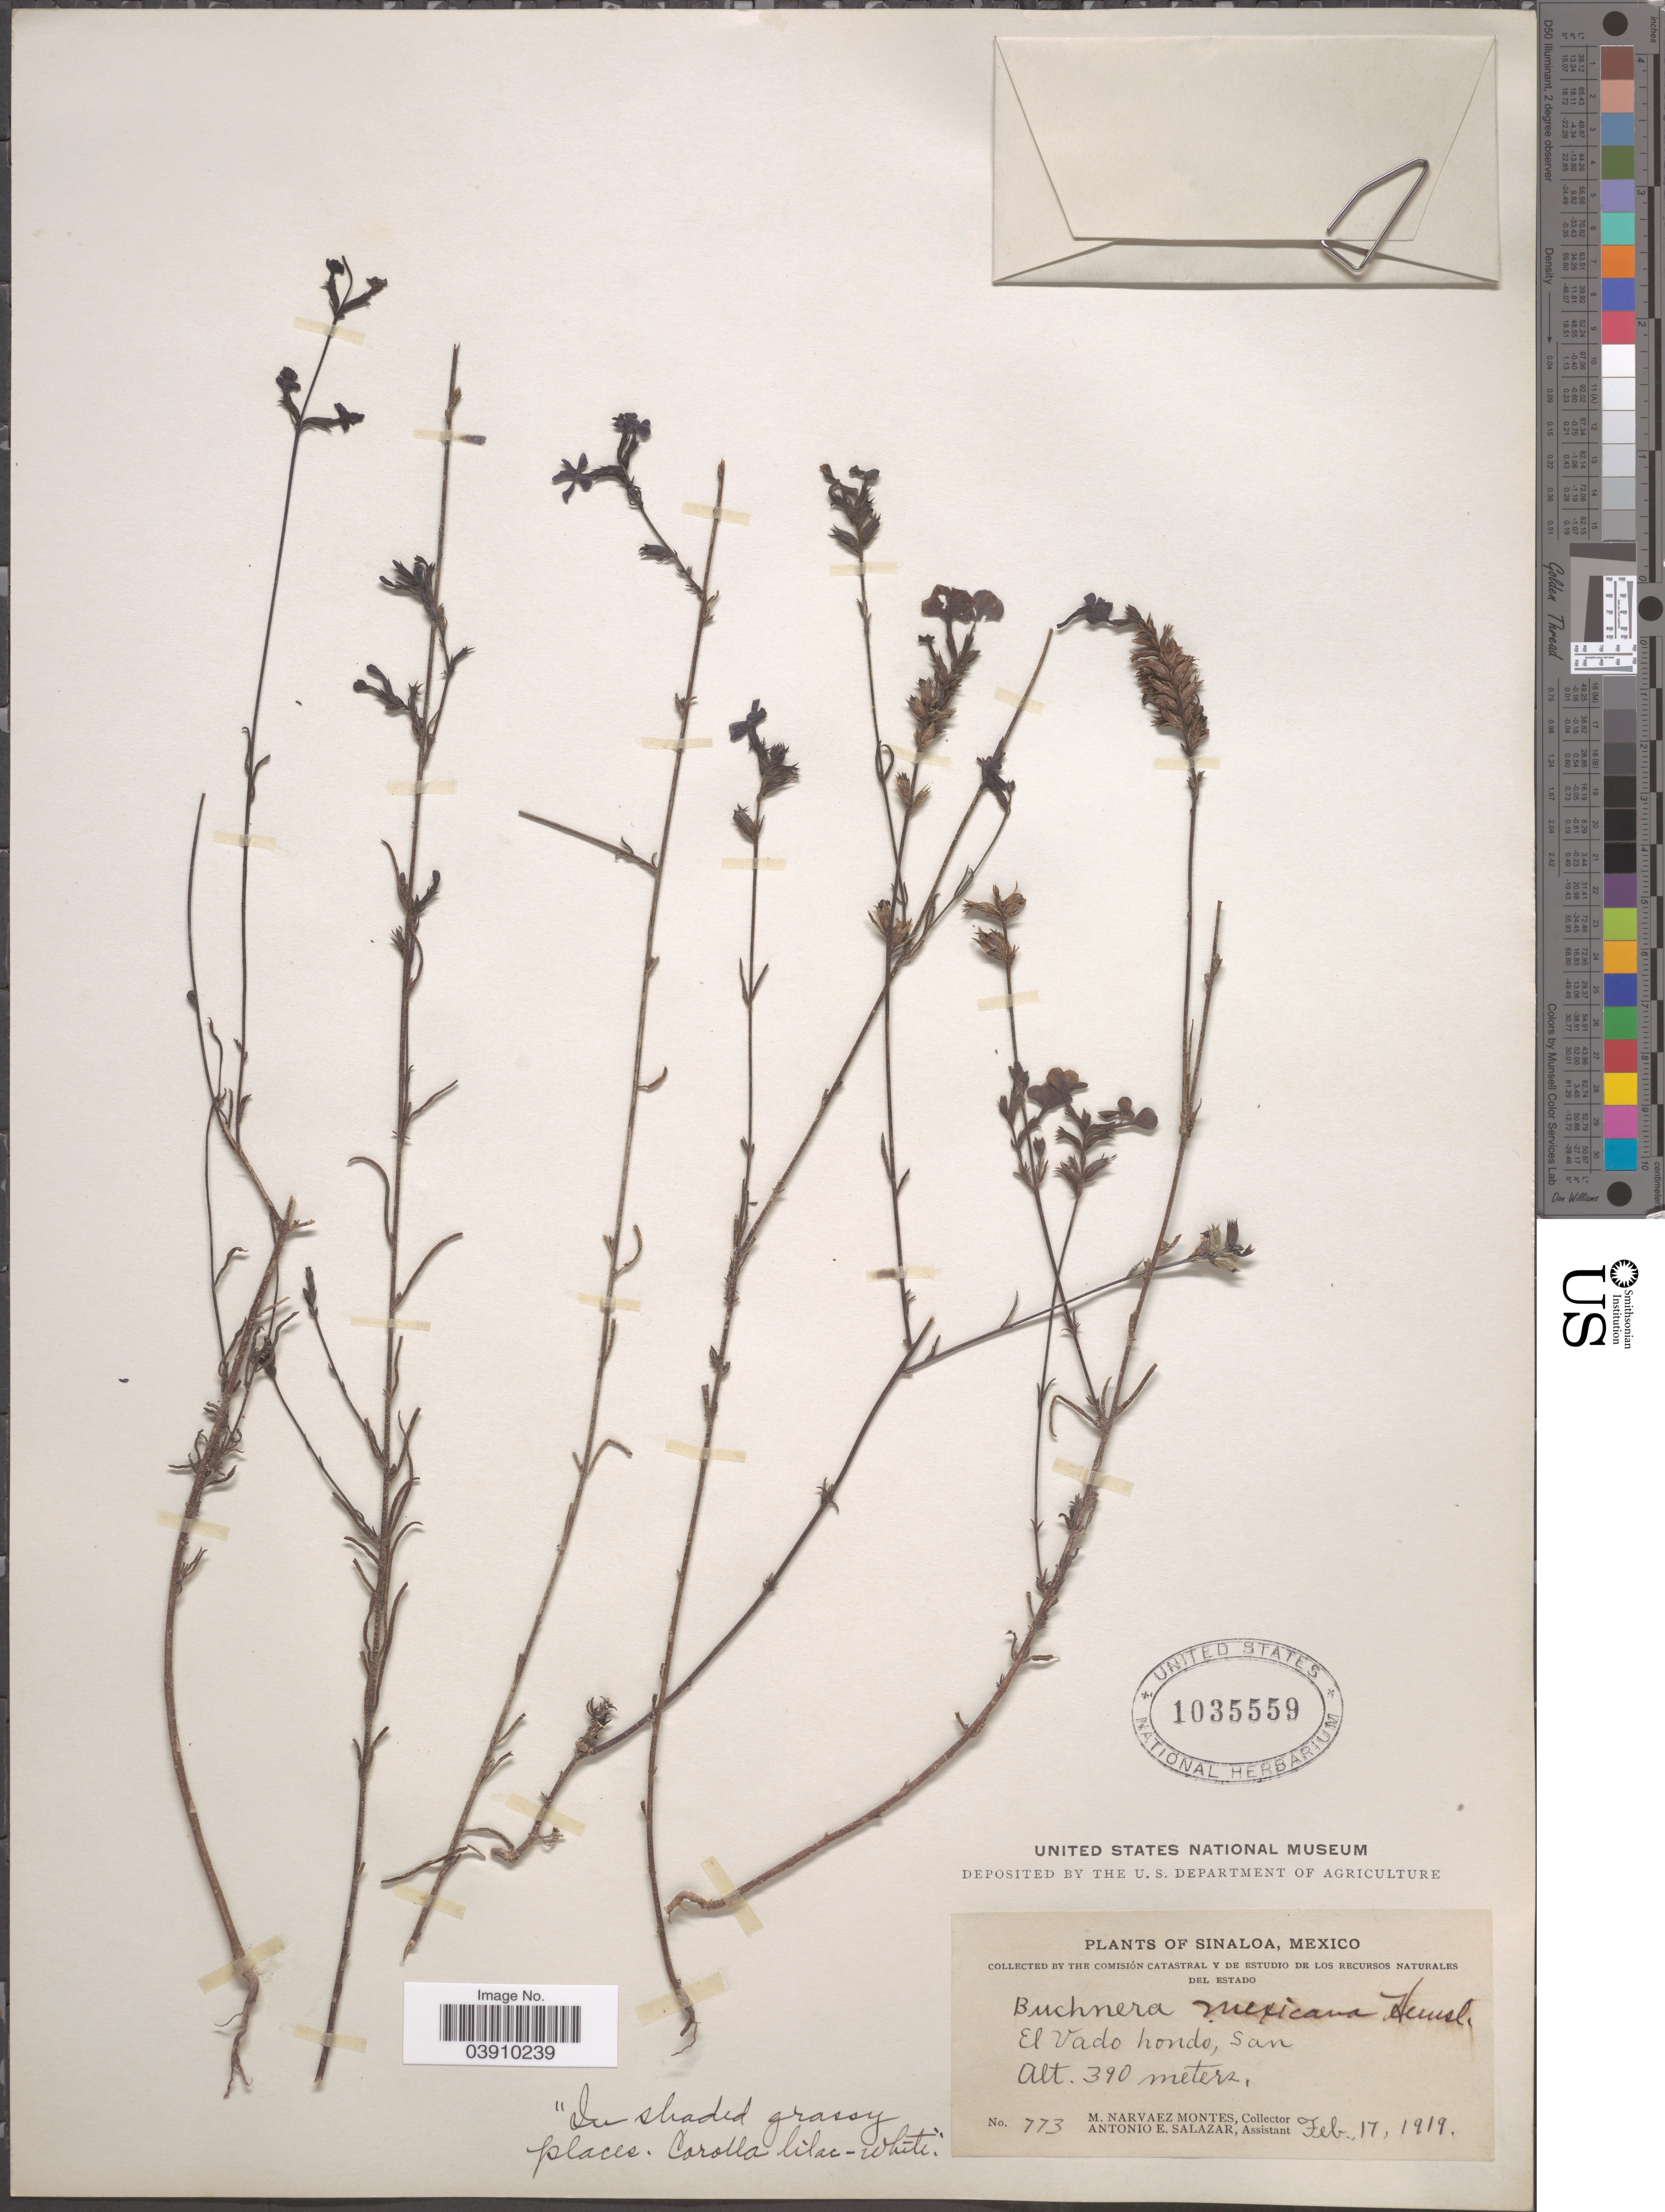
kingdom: Plantae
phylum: Tracheophyta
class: Magnoliopsida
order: Lamiales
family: Orobanchaceae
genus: Buchnera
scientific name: Buchnera pusilla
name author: Kunth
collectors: M. Narvaez-Montes & A. E. Salazar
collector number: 773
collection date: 1919-02-17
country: Mexico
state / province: Sinaloa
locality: El Vado hondo, San.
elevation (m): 390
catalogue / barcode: US 1035559